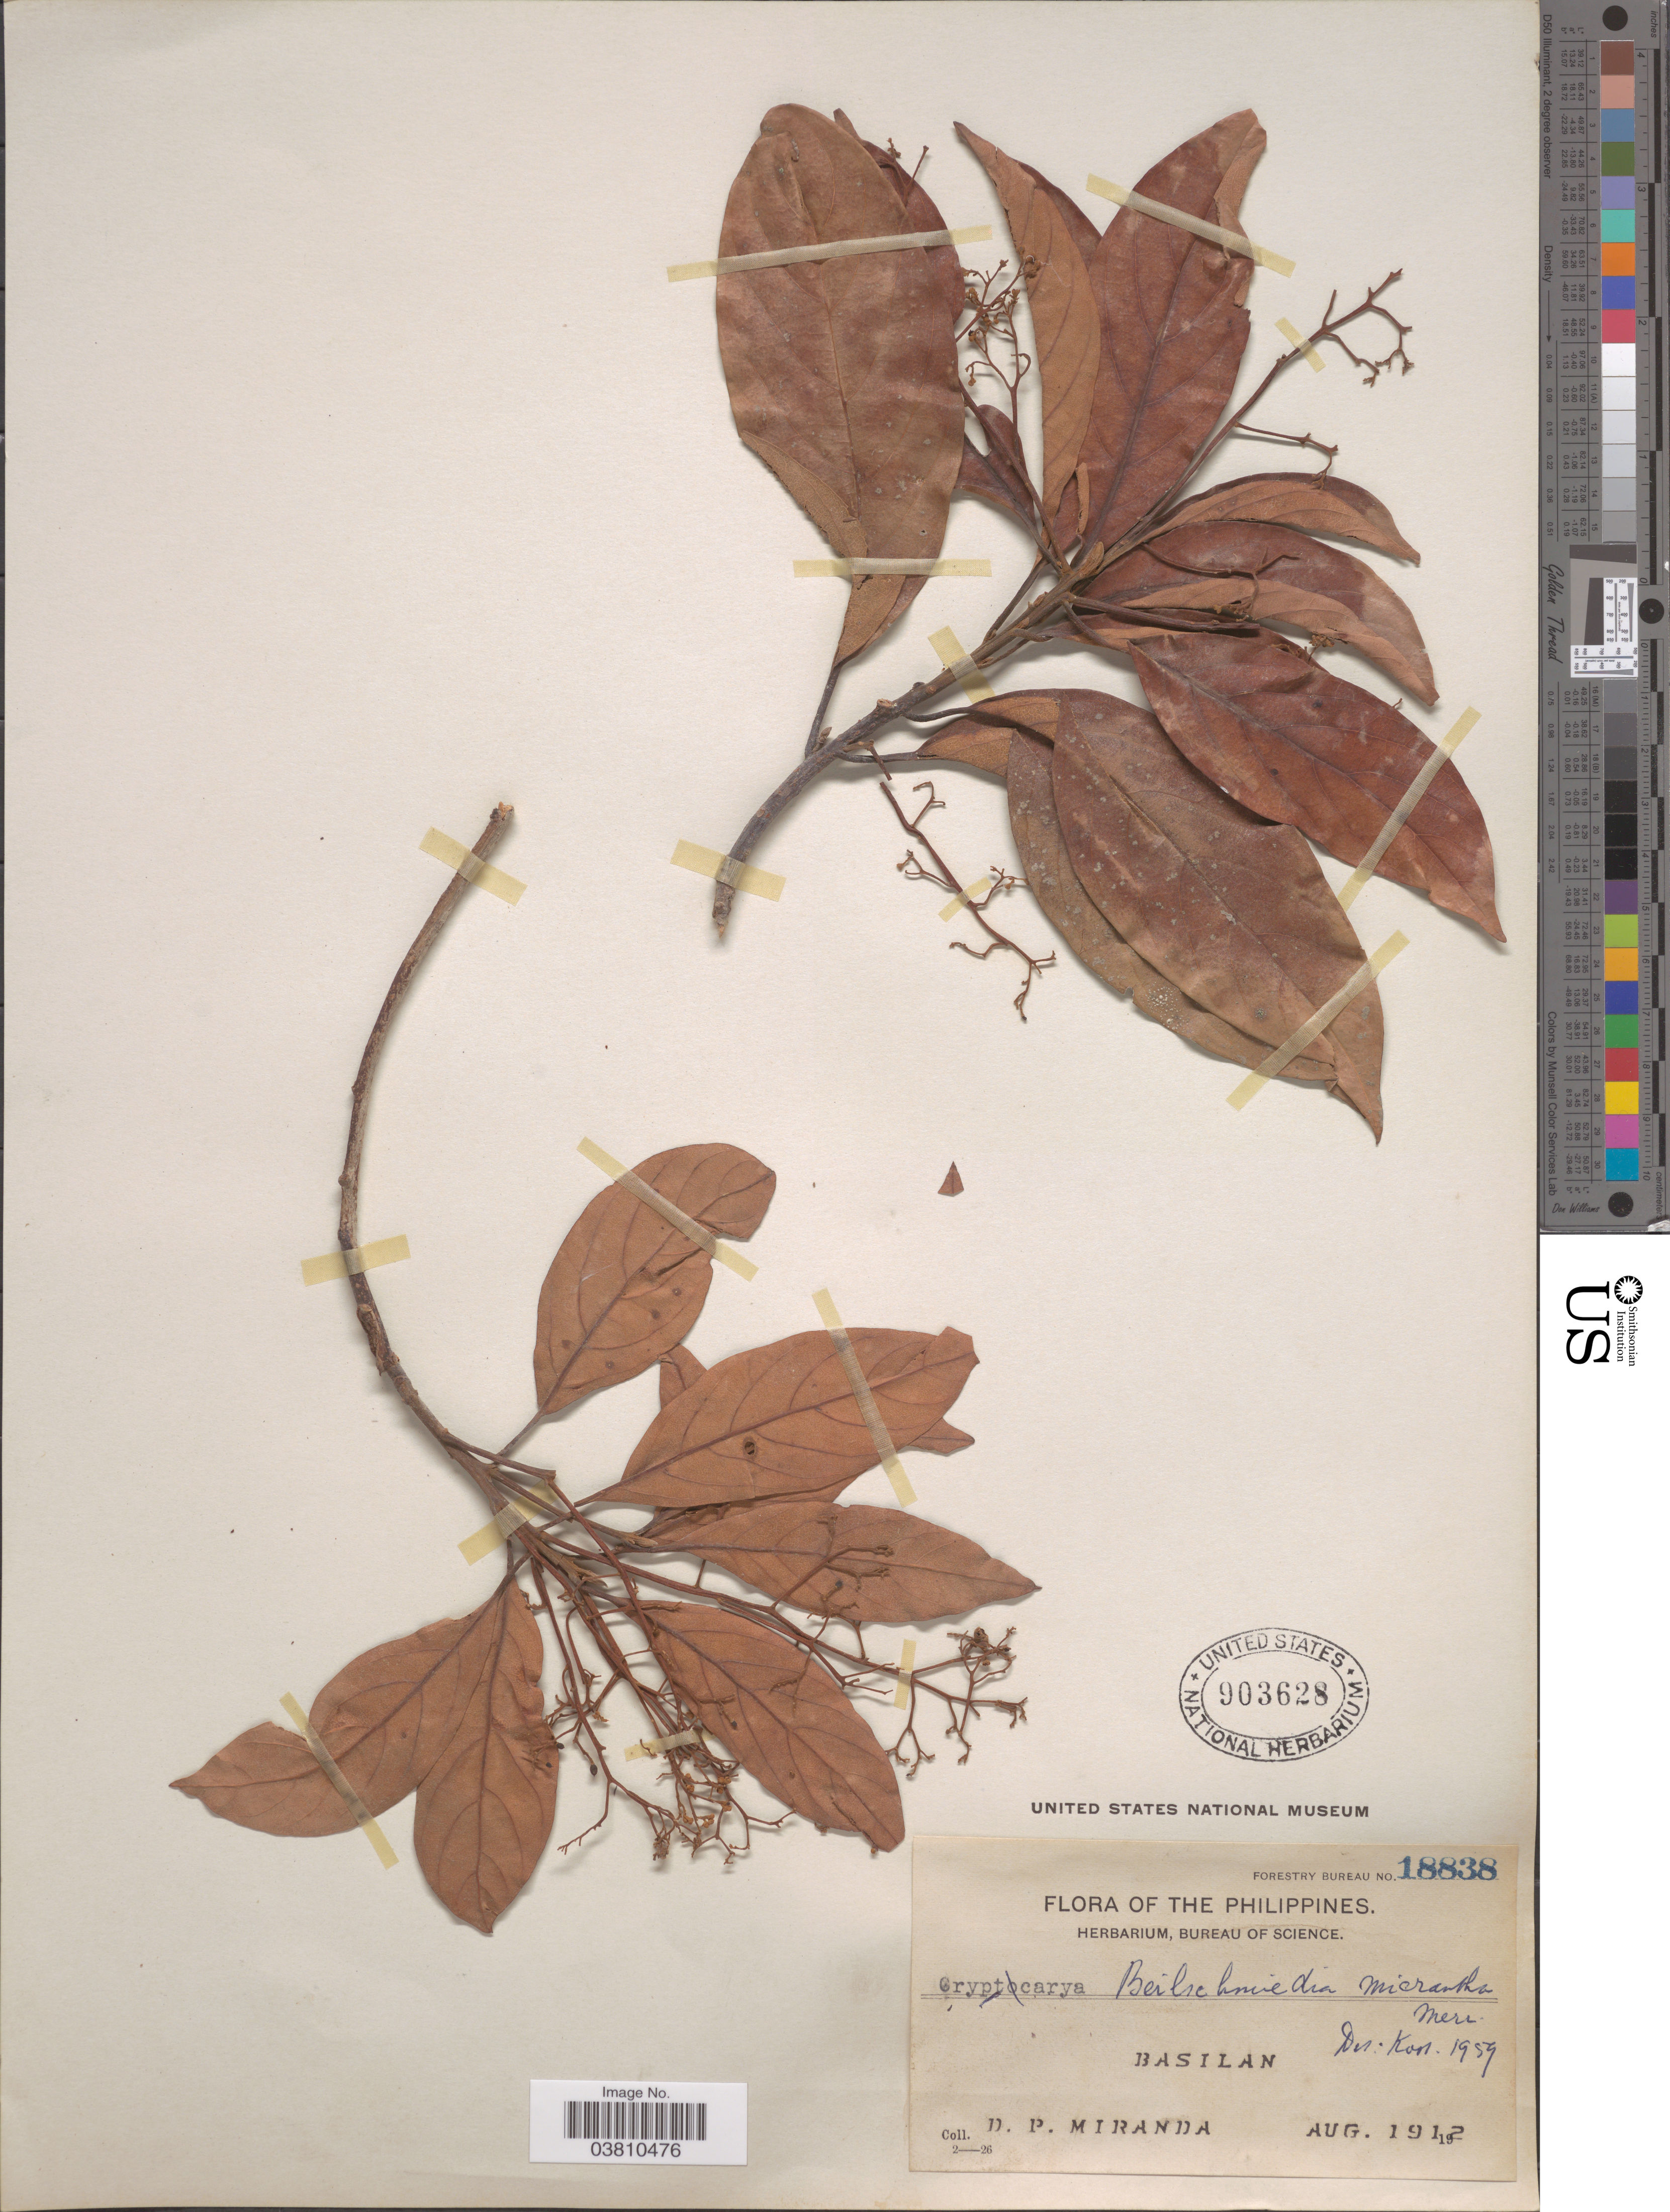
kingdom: Plantae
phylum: Tracheophyta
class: Magnoliopsida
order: Laurales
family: Lauraceae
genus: Beilschmiedia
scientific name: Beilschmiedia micrantha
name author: Merr.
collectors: D. P. Miranda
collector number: Forestry Bureau 18838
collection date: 1912-08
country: Philippines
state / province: Muslim Mindanao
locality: Basilan.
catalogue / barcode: US 903628